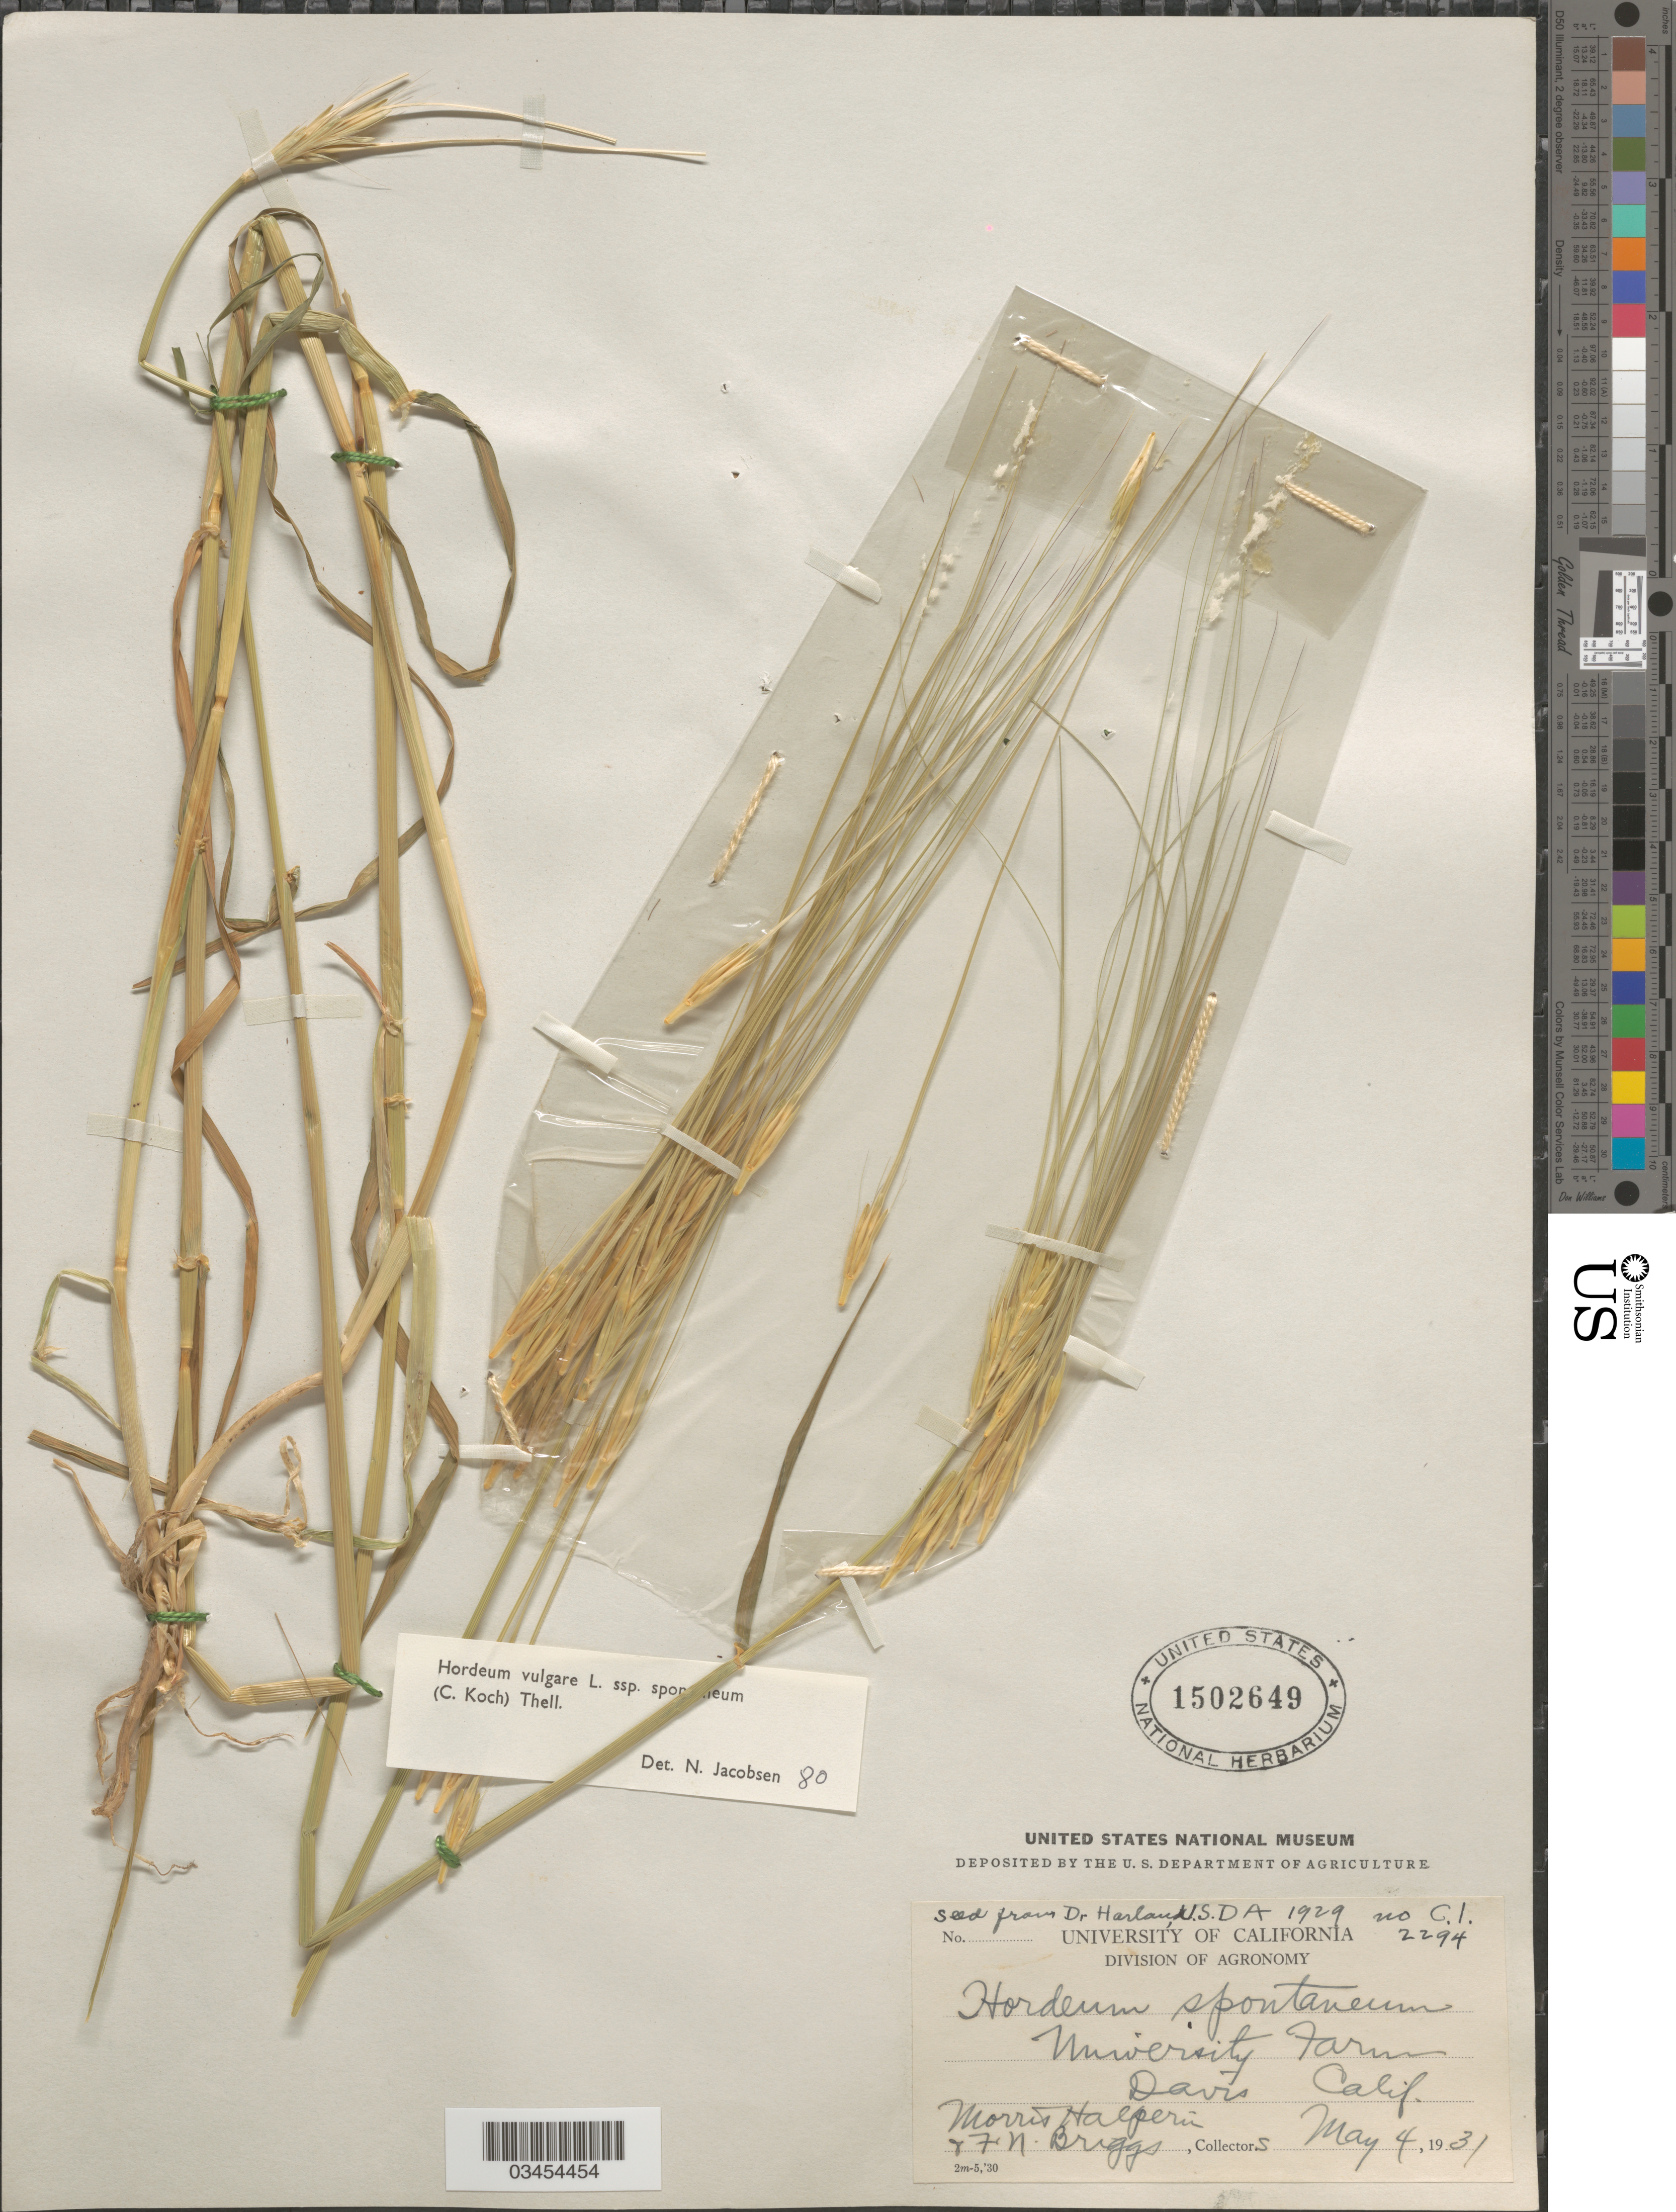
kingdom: Plantae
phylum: Tracheophyta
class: Liliopsida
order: Poales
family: Poaceae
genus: Hordeum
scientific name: Hordeum vulgare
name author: L.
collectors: M. Halperin & F. Briggs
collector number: C.I.2294?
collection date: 1931-05-04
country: United States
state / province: California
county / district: Yolo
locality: University Farm. Davis.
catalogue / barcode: US 1502649